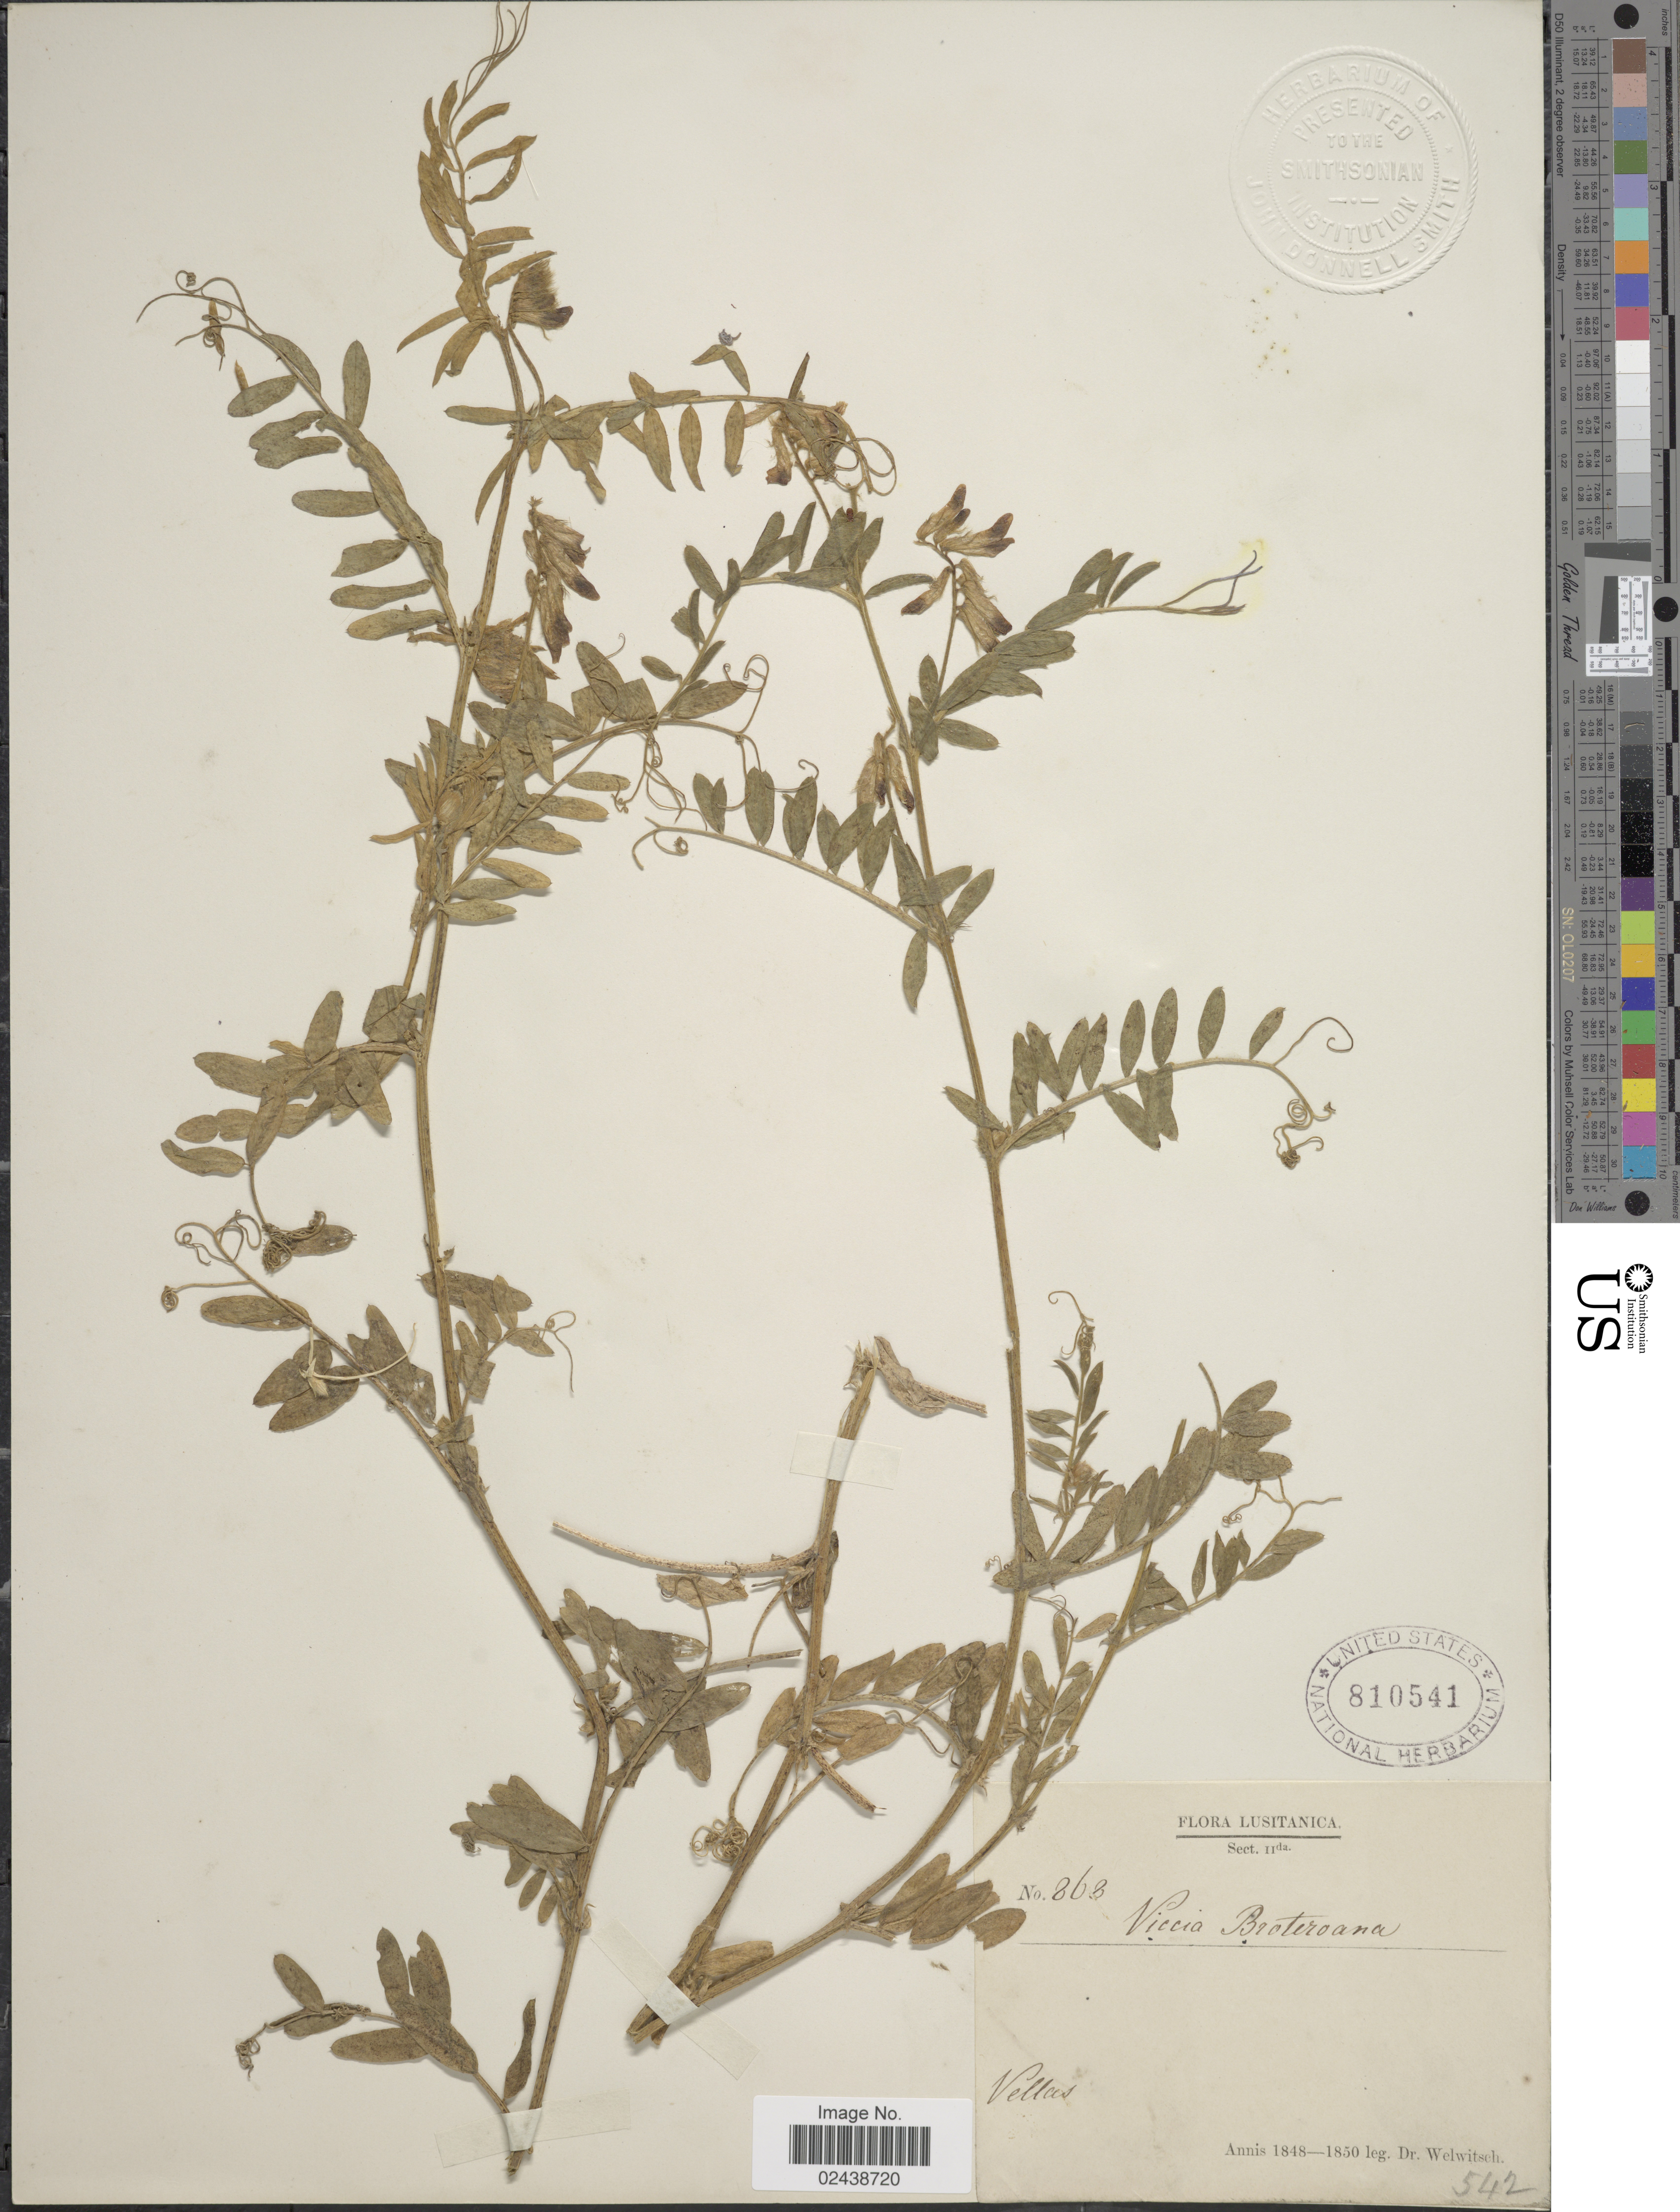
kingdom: Plantae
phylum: Tracheophyta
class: Magnoliopsida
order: Fabales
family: Fabaceae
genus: Vicia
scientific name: Vicia berteroana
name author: Phil.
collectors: -. Welwitsch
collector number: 863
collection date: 1848/1850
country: Portugal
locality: Lusitanica. Vellas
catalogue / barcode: US 810541